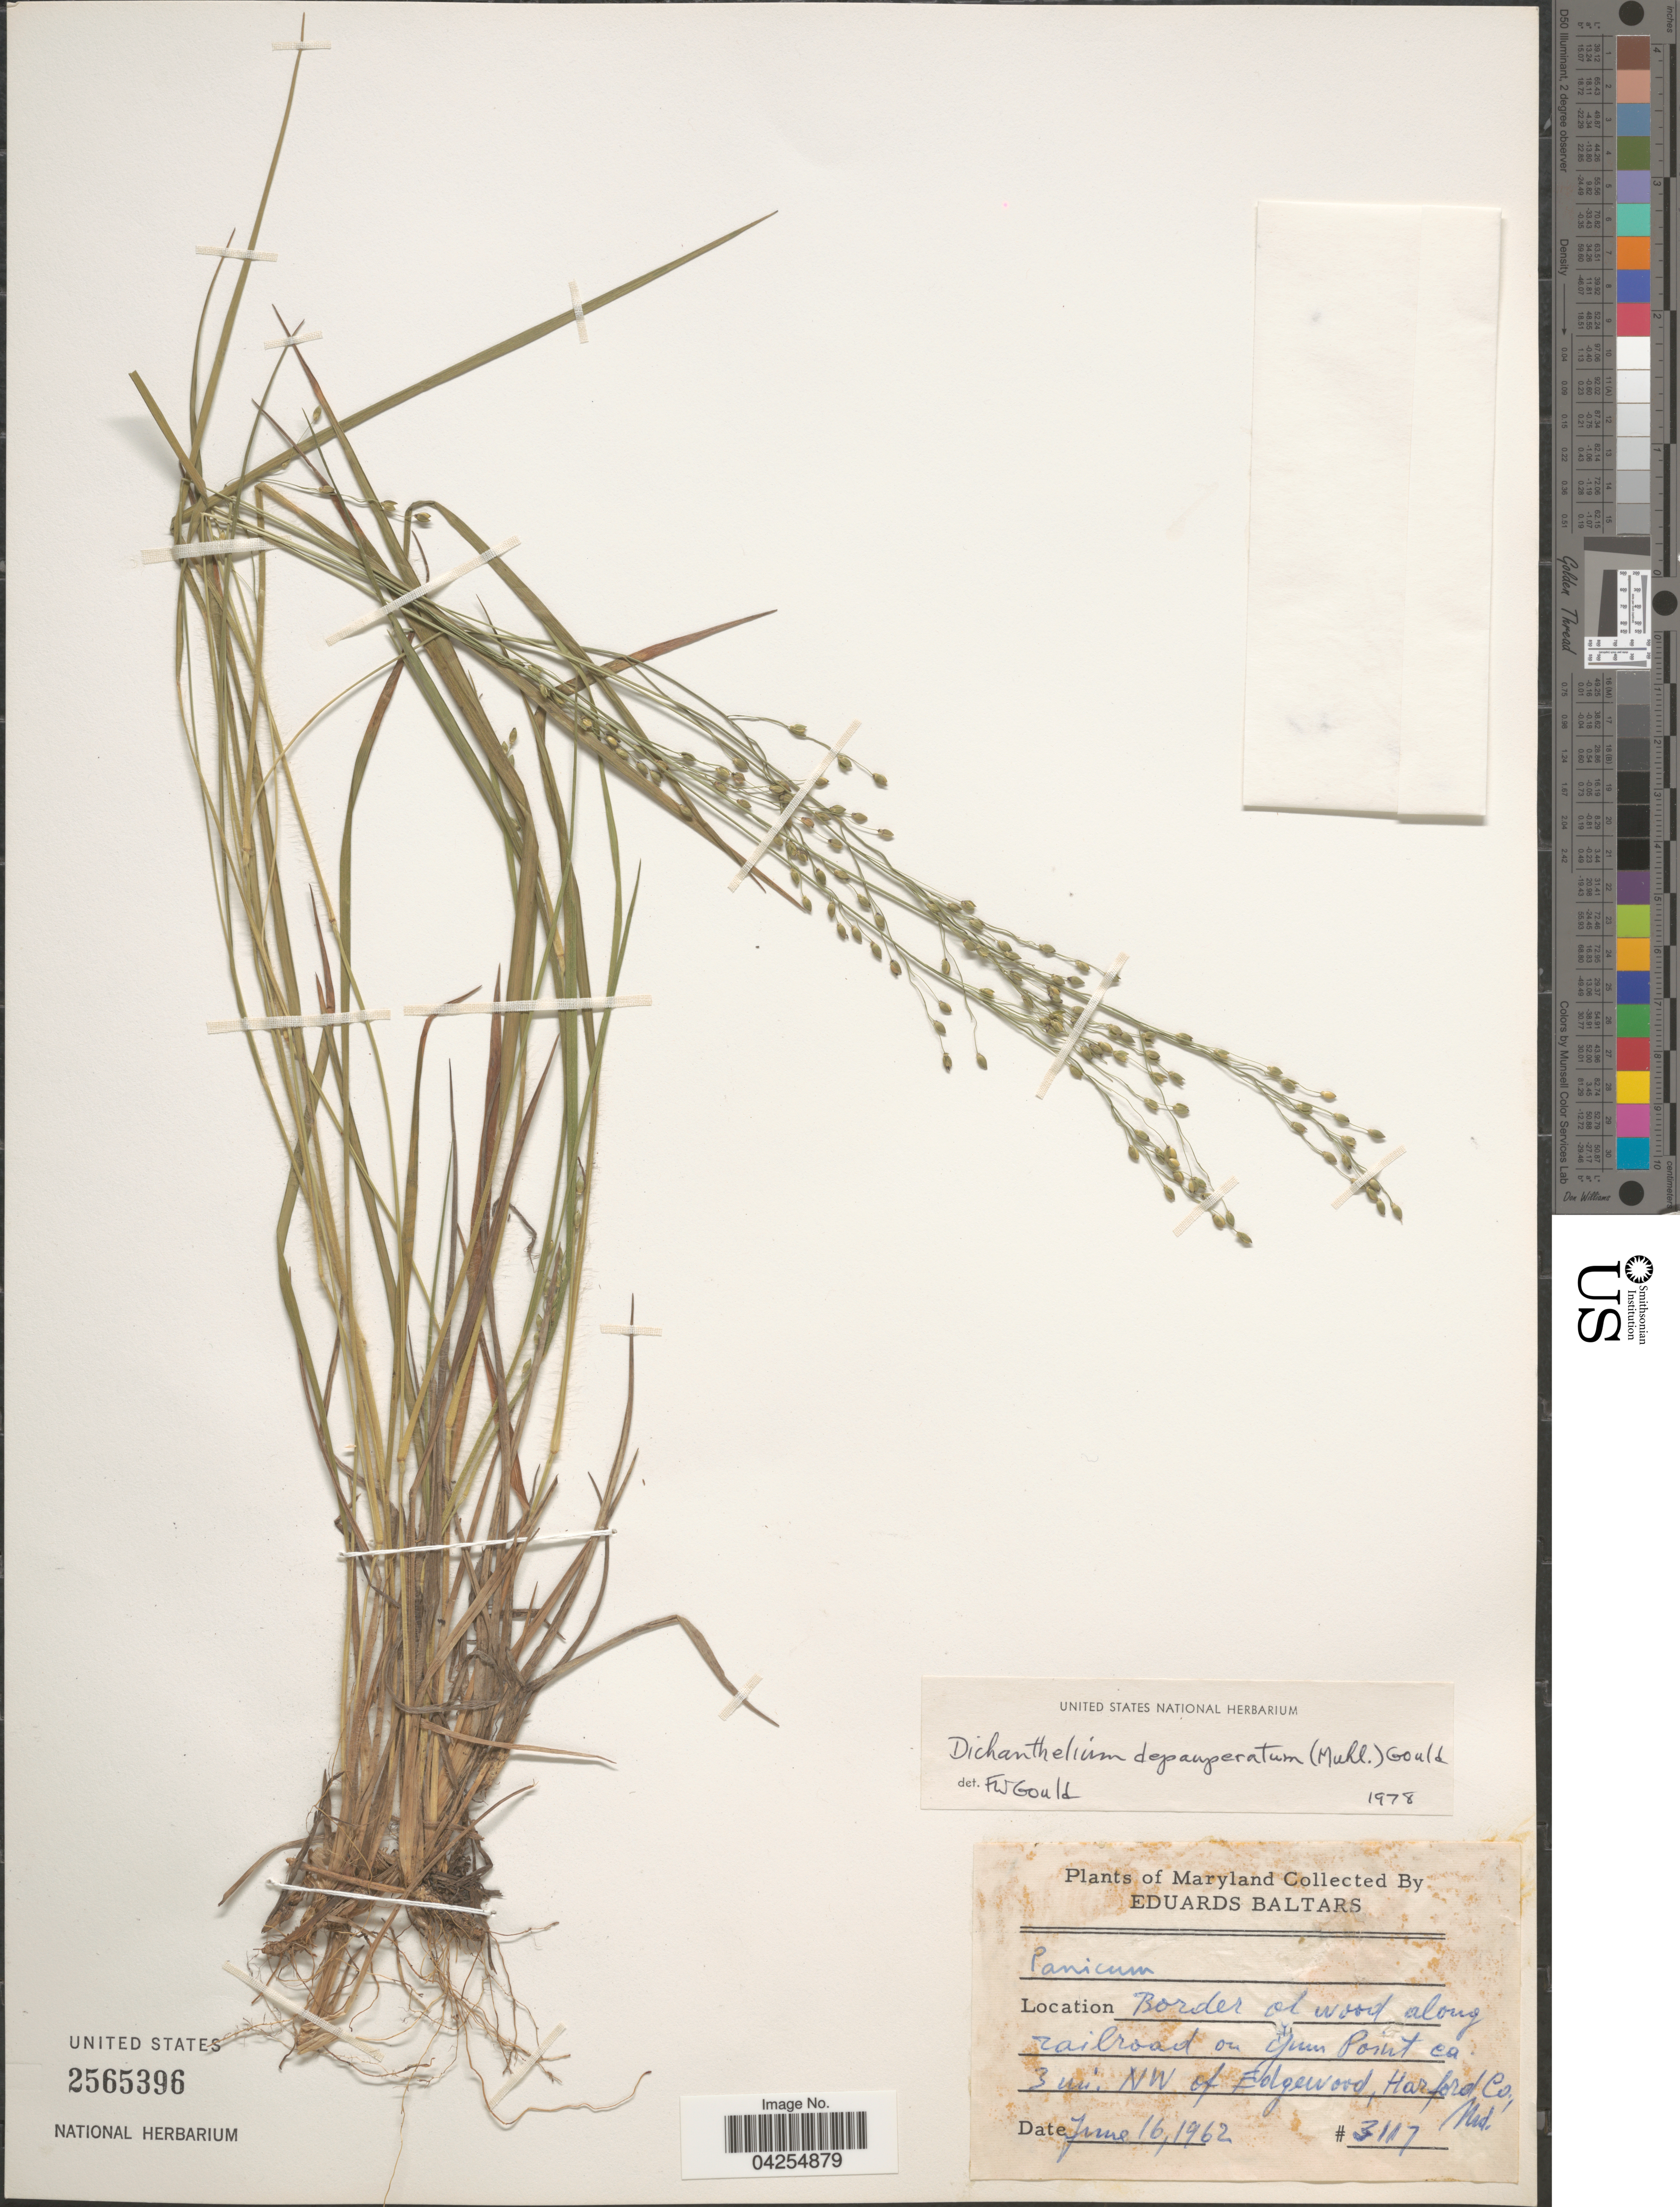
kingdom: Plantae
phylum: Tracheophyta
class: Liliopsida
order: Poales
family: Poaceae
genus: Dichanthelium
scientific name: Dichanthelium depauperatum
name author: (Muhl.) Gould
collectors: E. Baltars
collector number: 3117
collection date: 1962-06-16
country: United States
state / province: Maryland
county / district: Harford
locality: Border of wood along railroad on Gum Point ca. 3 mi. NW of Edgewood, Harford Co.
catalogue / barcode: US 2565396